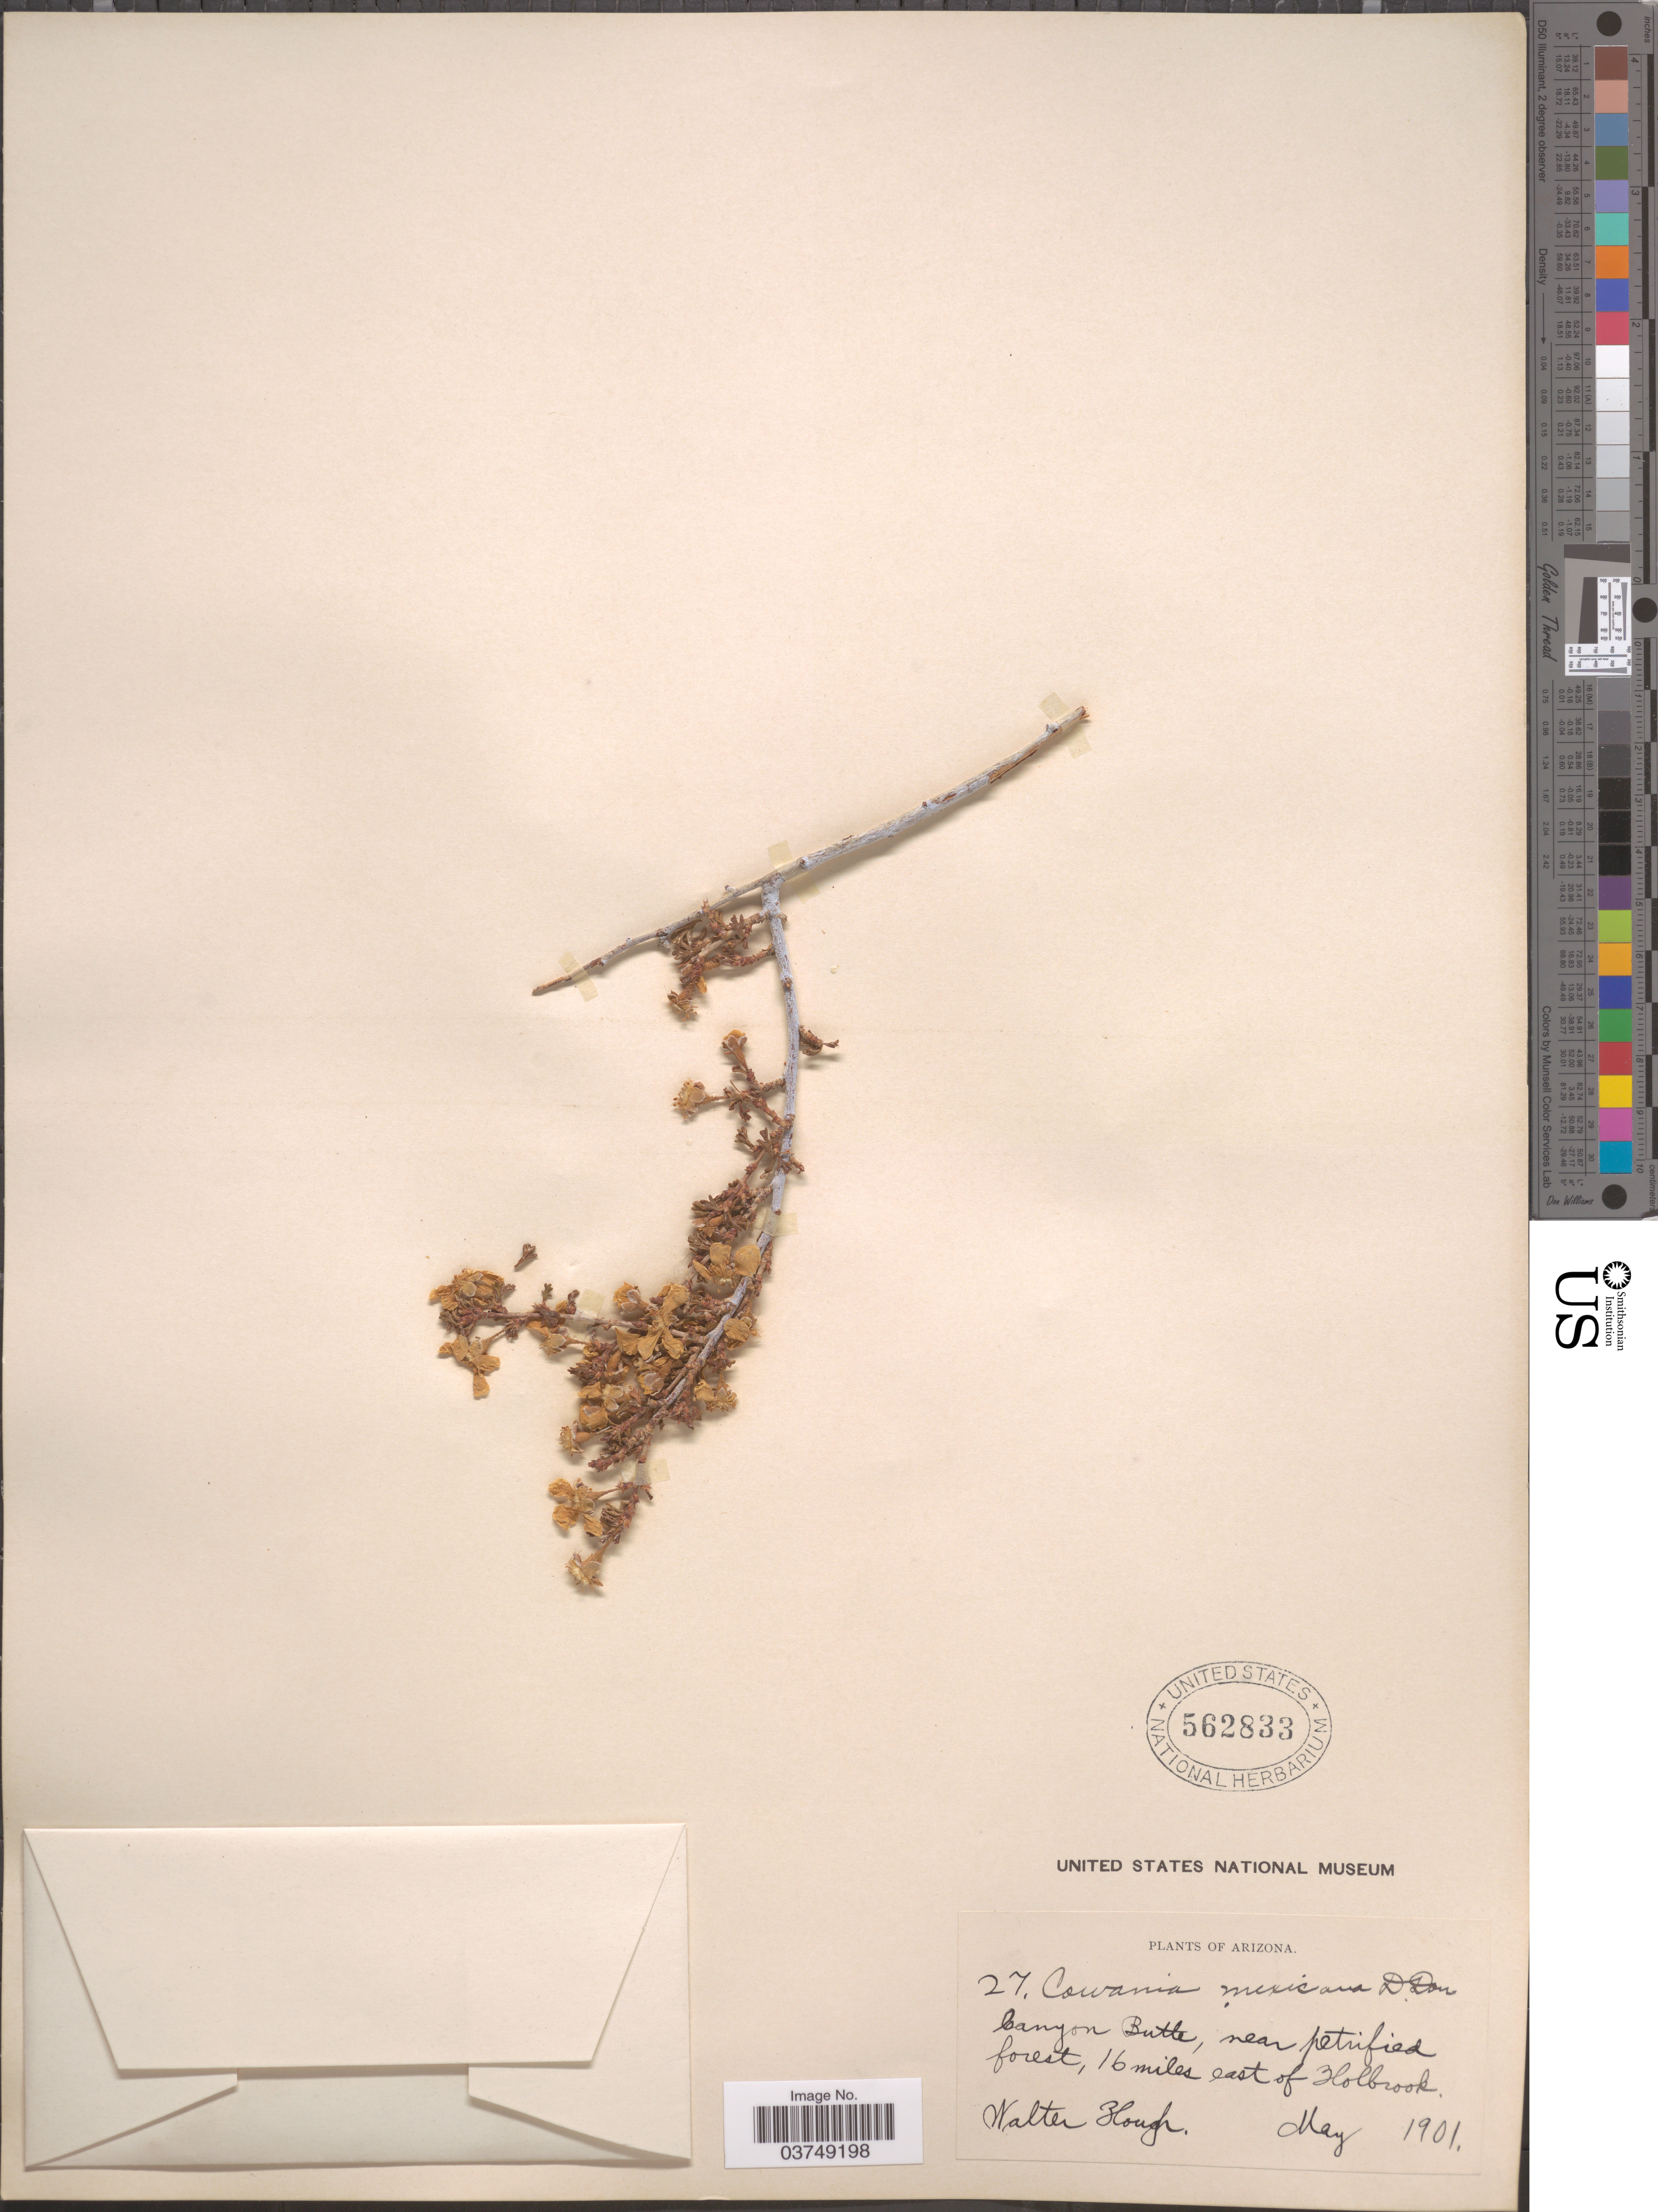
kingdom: Plantae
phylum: Tracheophyta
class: Magnoliopsida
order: Rosales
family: Rosaceae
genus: Purshia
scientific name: Purshia stansburyana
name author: (Torr.) Henrickson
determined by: Strong, Mark T., (BOT), Smithsonian Institution - National Museum of Natural History (UNITED STATES)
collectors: W. Hough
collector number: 27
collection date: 1901-05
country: United States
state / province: Arizona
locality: Canyon Butte, near petrified forest, 16 miles east of Holbrook.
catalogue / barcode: US 562833